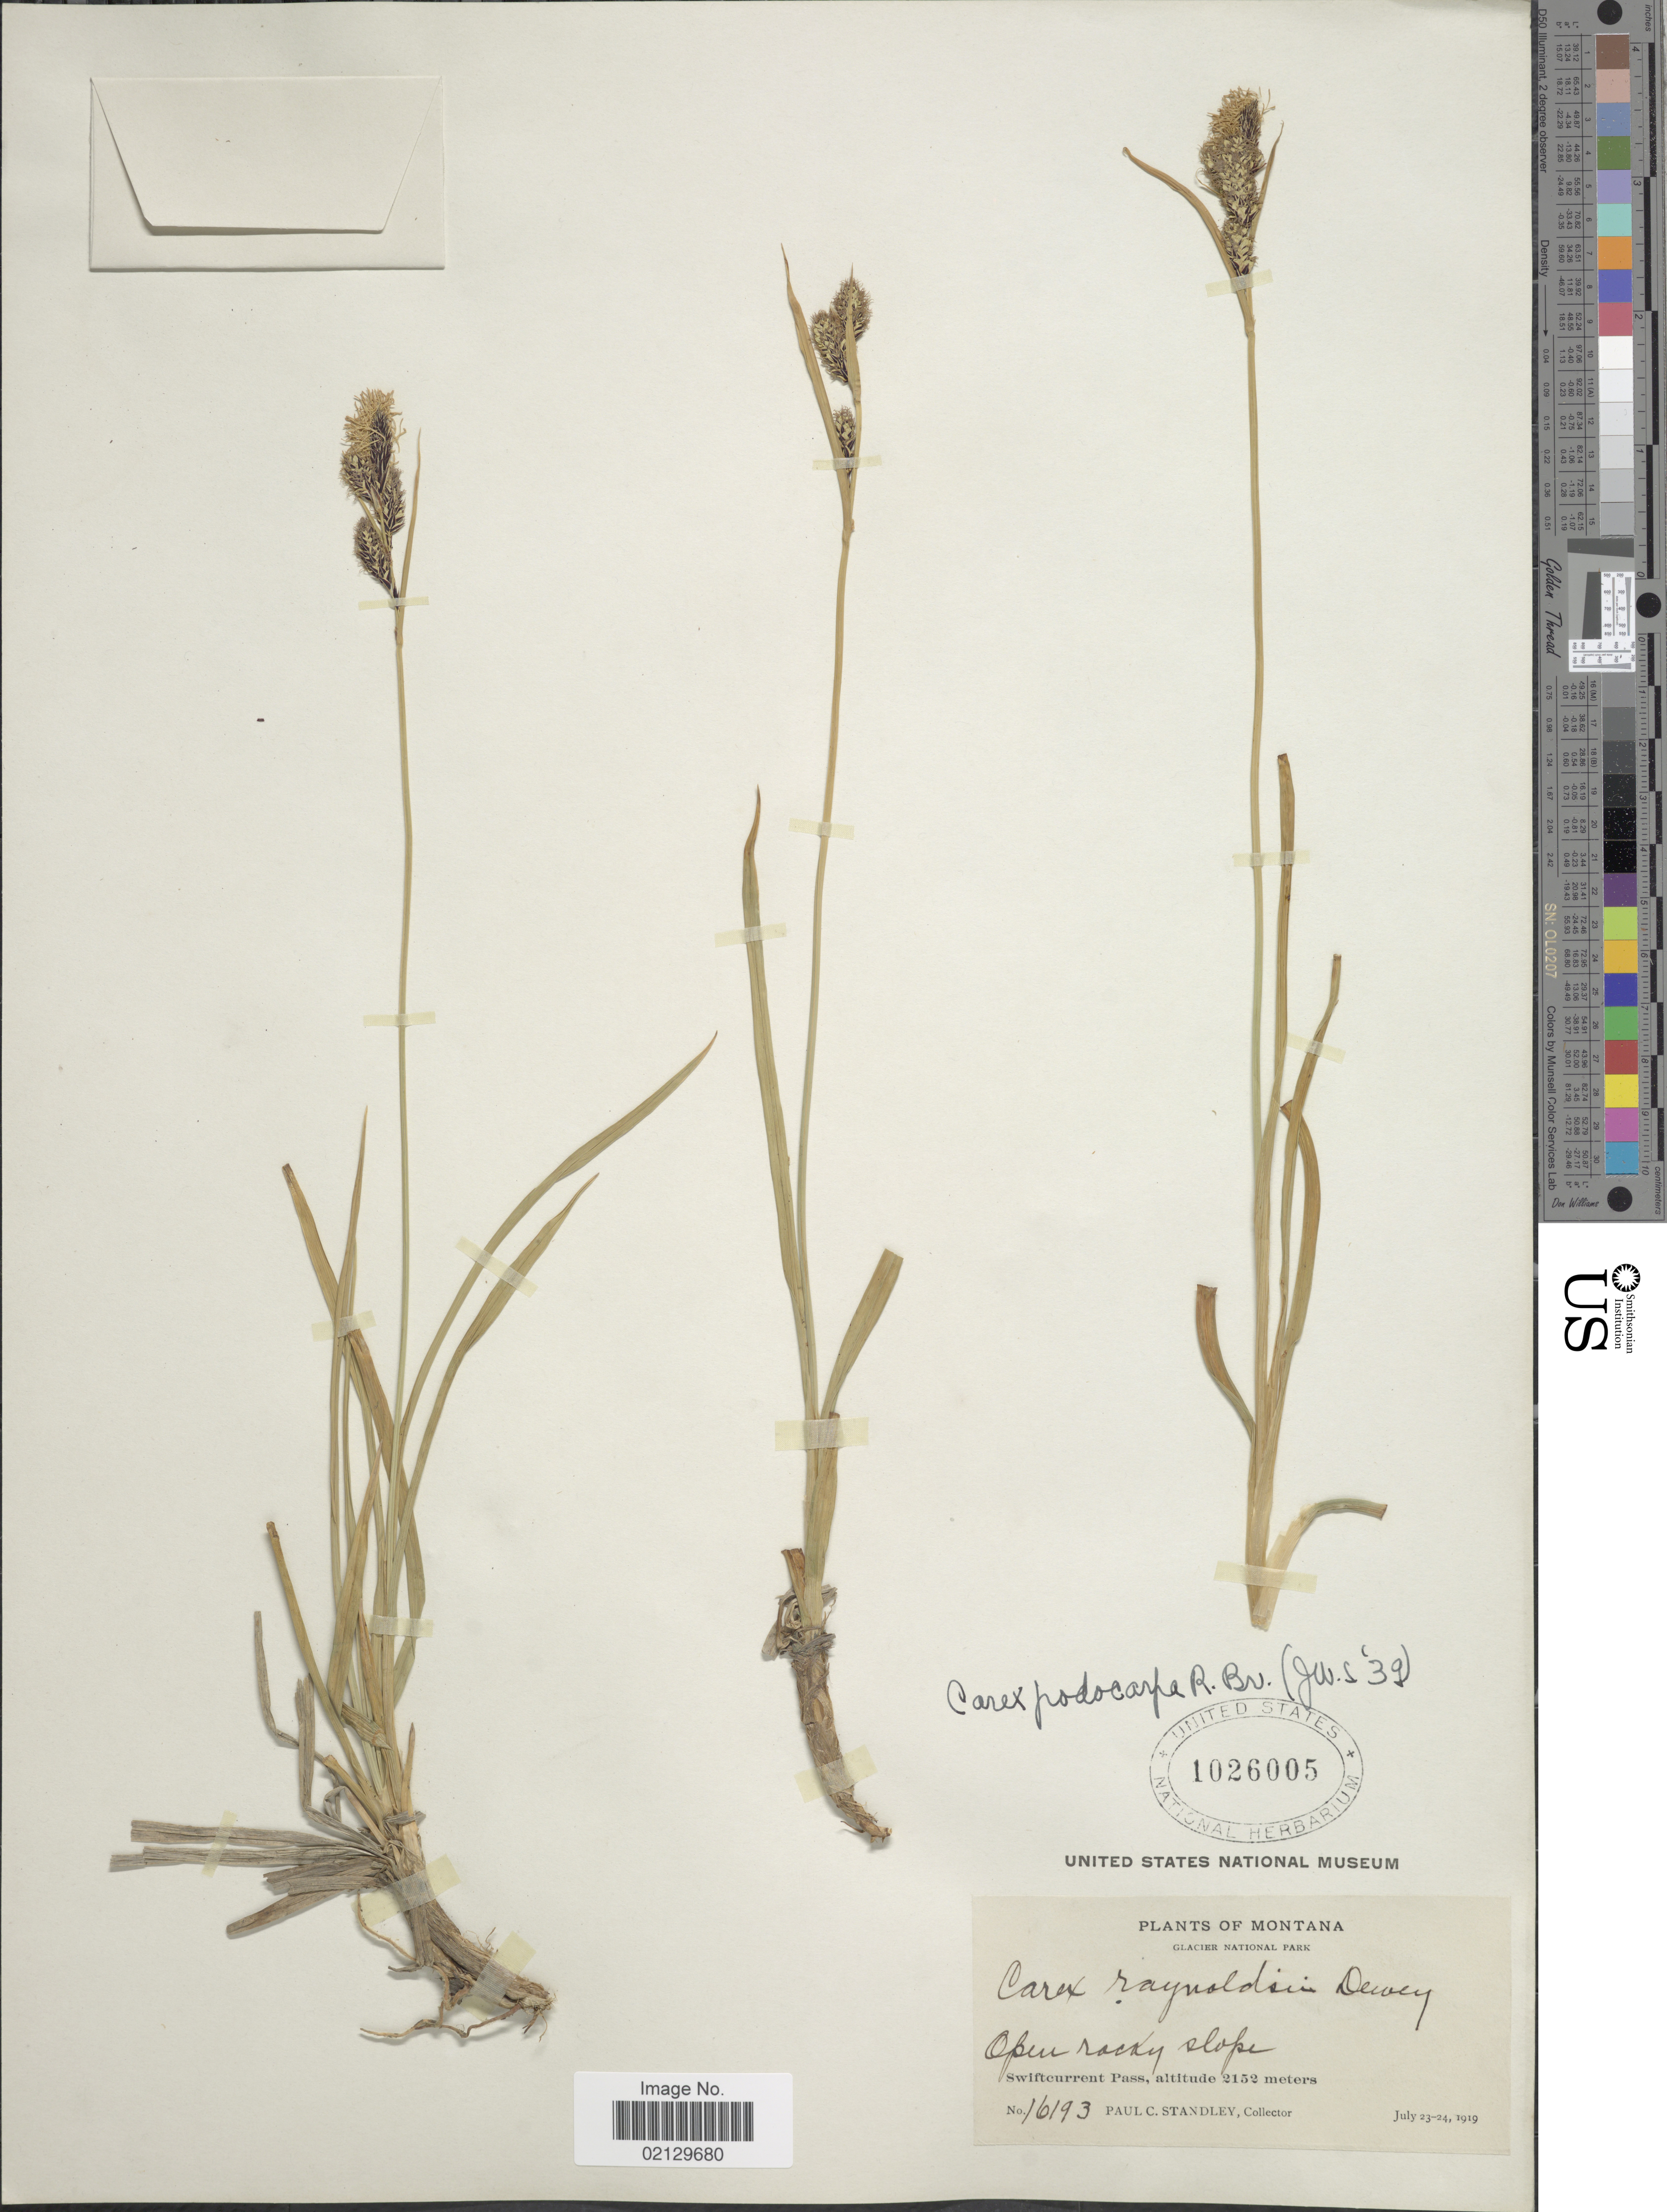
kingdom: Plantae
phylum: Tracheophyta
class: Liliopsida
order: Poales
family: Cyperaceae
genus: Carex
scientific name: Carex podocarpa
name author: R. Br.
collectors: P. C. Standley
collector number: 16193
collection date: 1919-07-23/1919-07-24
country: United States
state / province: Wyoming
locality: Wyoming, Glacier National Park, Open rocky slope. Swiftcurrent Pass.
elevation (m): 2152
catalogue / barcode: US 1026005